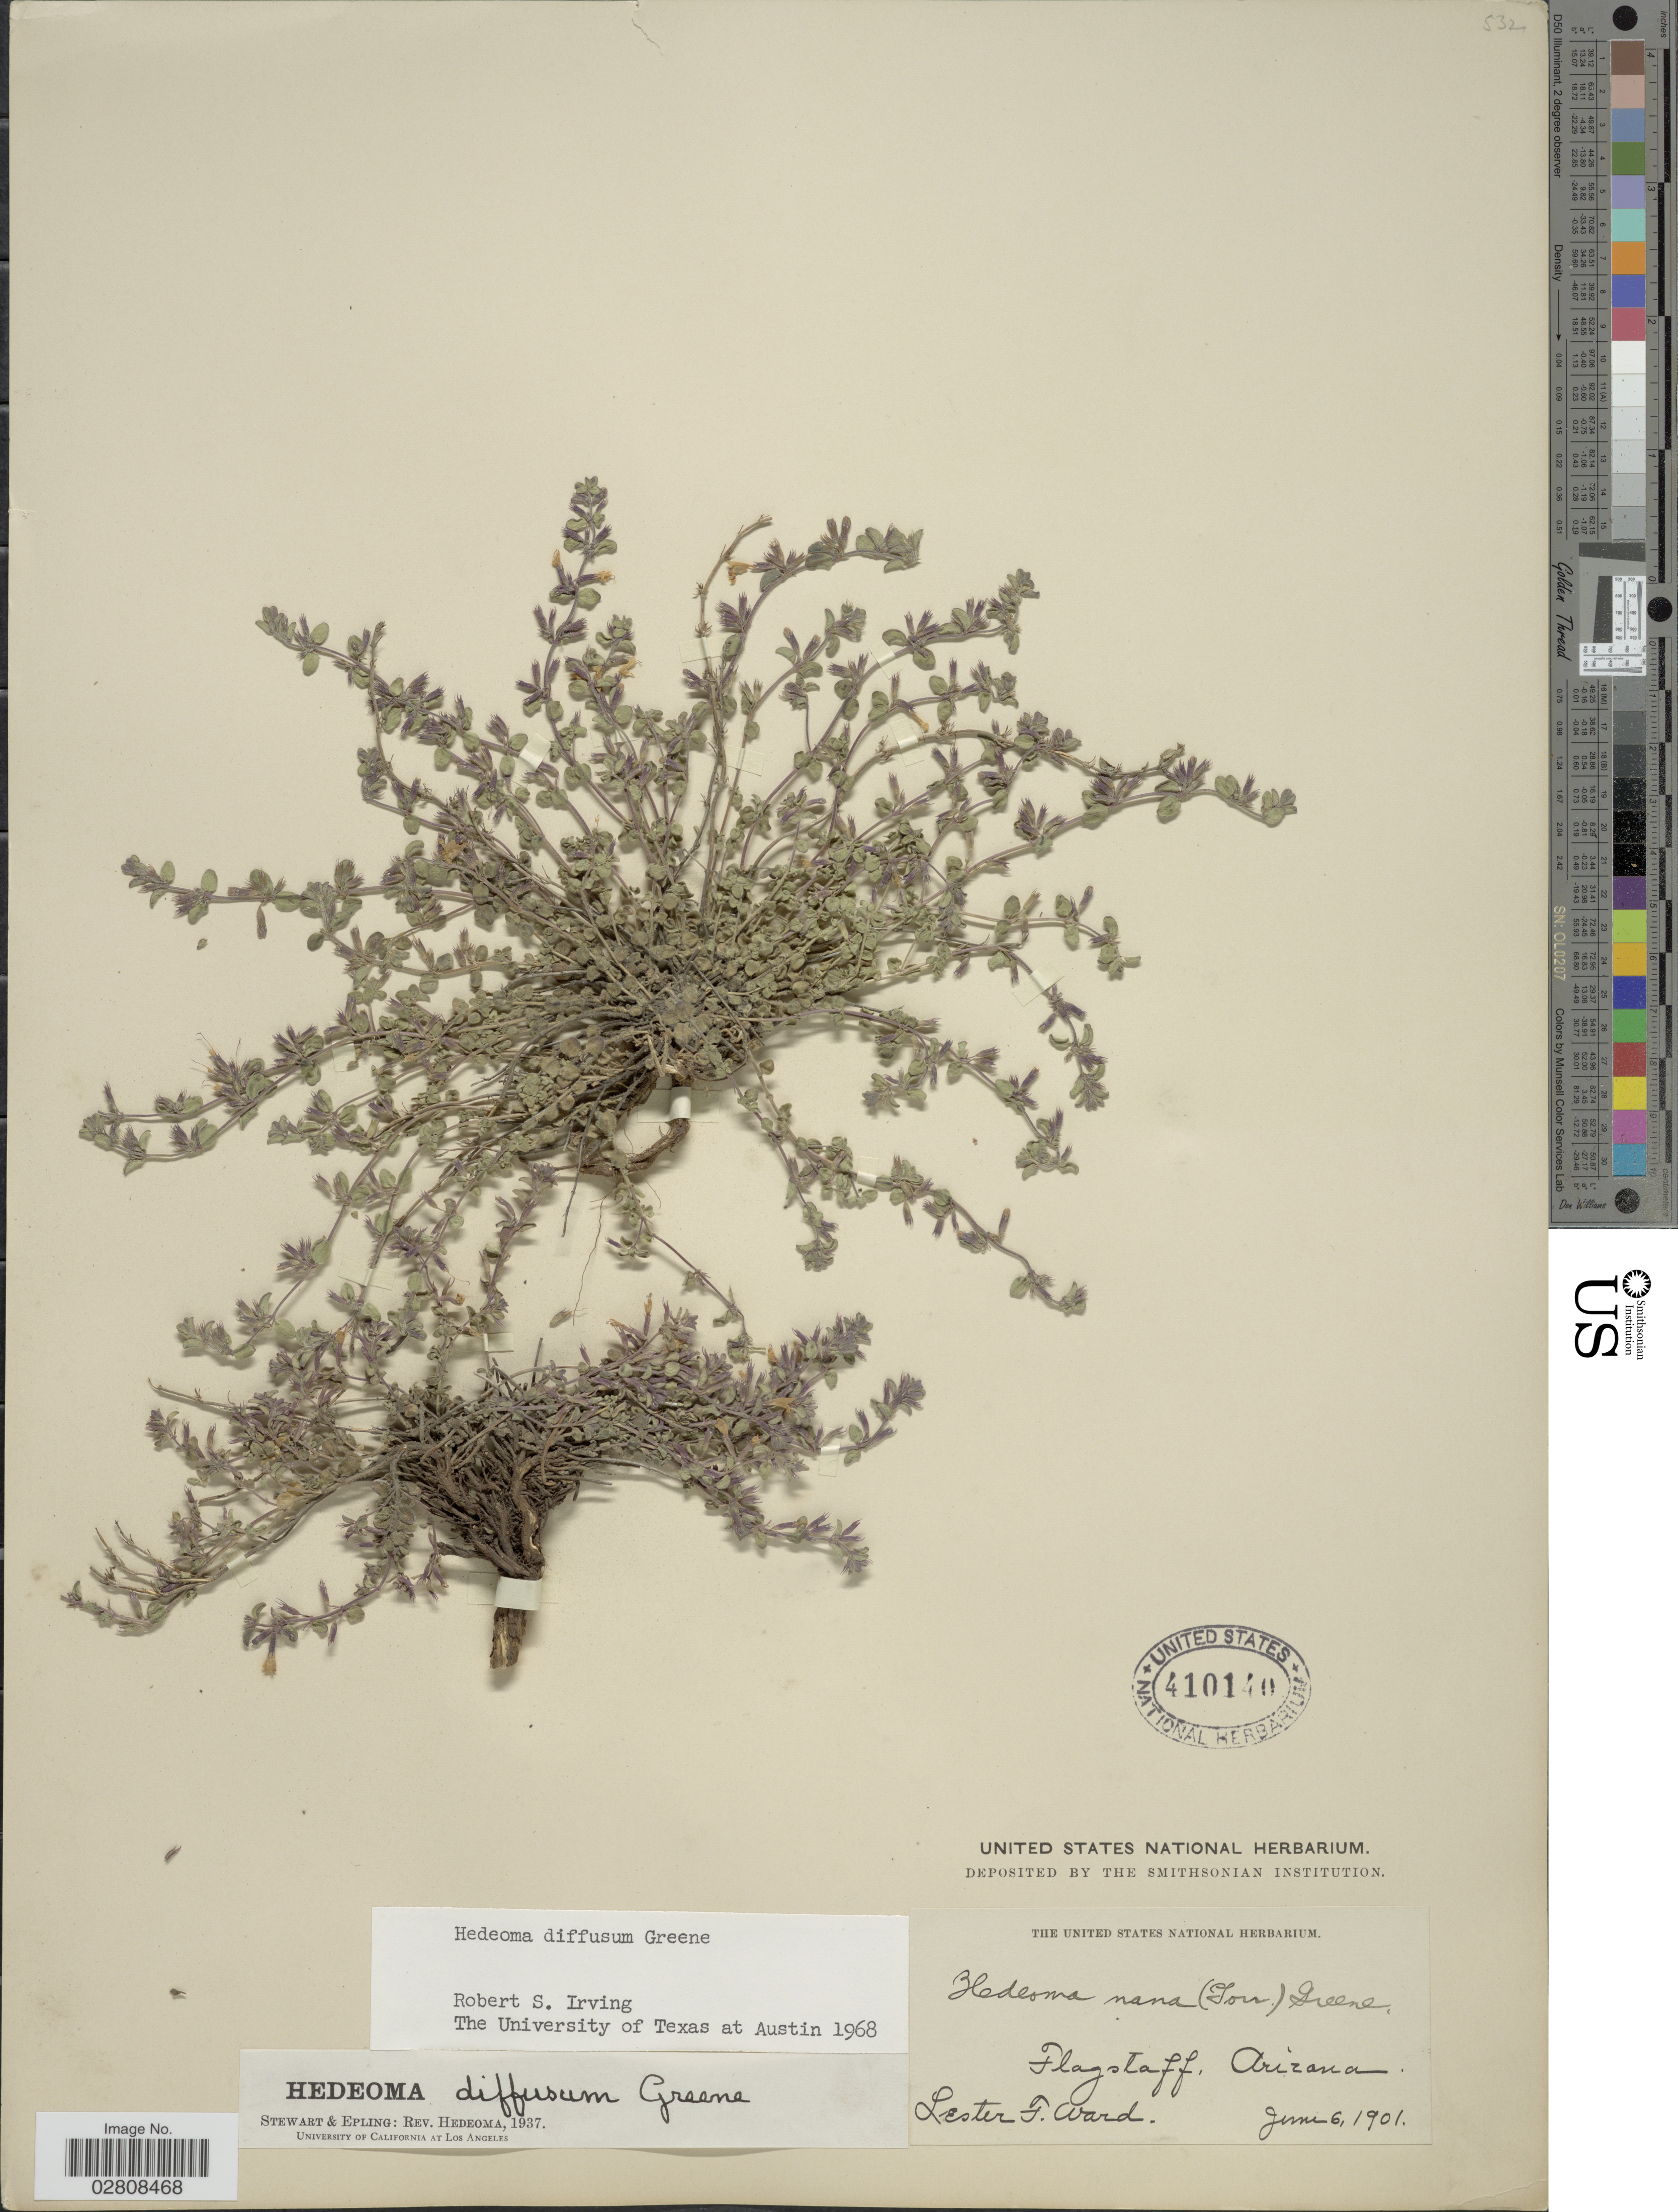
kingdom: Plantae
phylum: Tracheophyta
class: Magnoliopsida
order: Lamiales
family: Lamiaceae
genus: Hedeoma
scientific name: Hedeoma diffusa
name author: Greene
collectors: L. F. Ward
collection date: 1901-06-06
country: United States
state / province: Arizona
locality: Flagstaff.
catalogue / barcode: US 410140